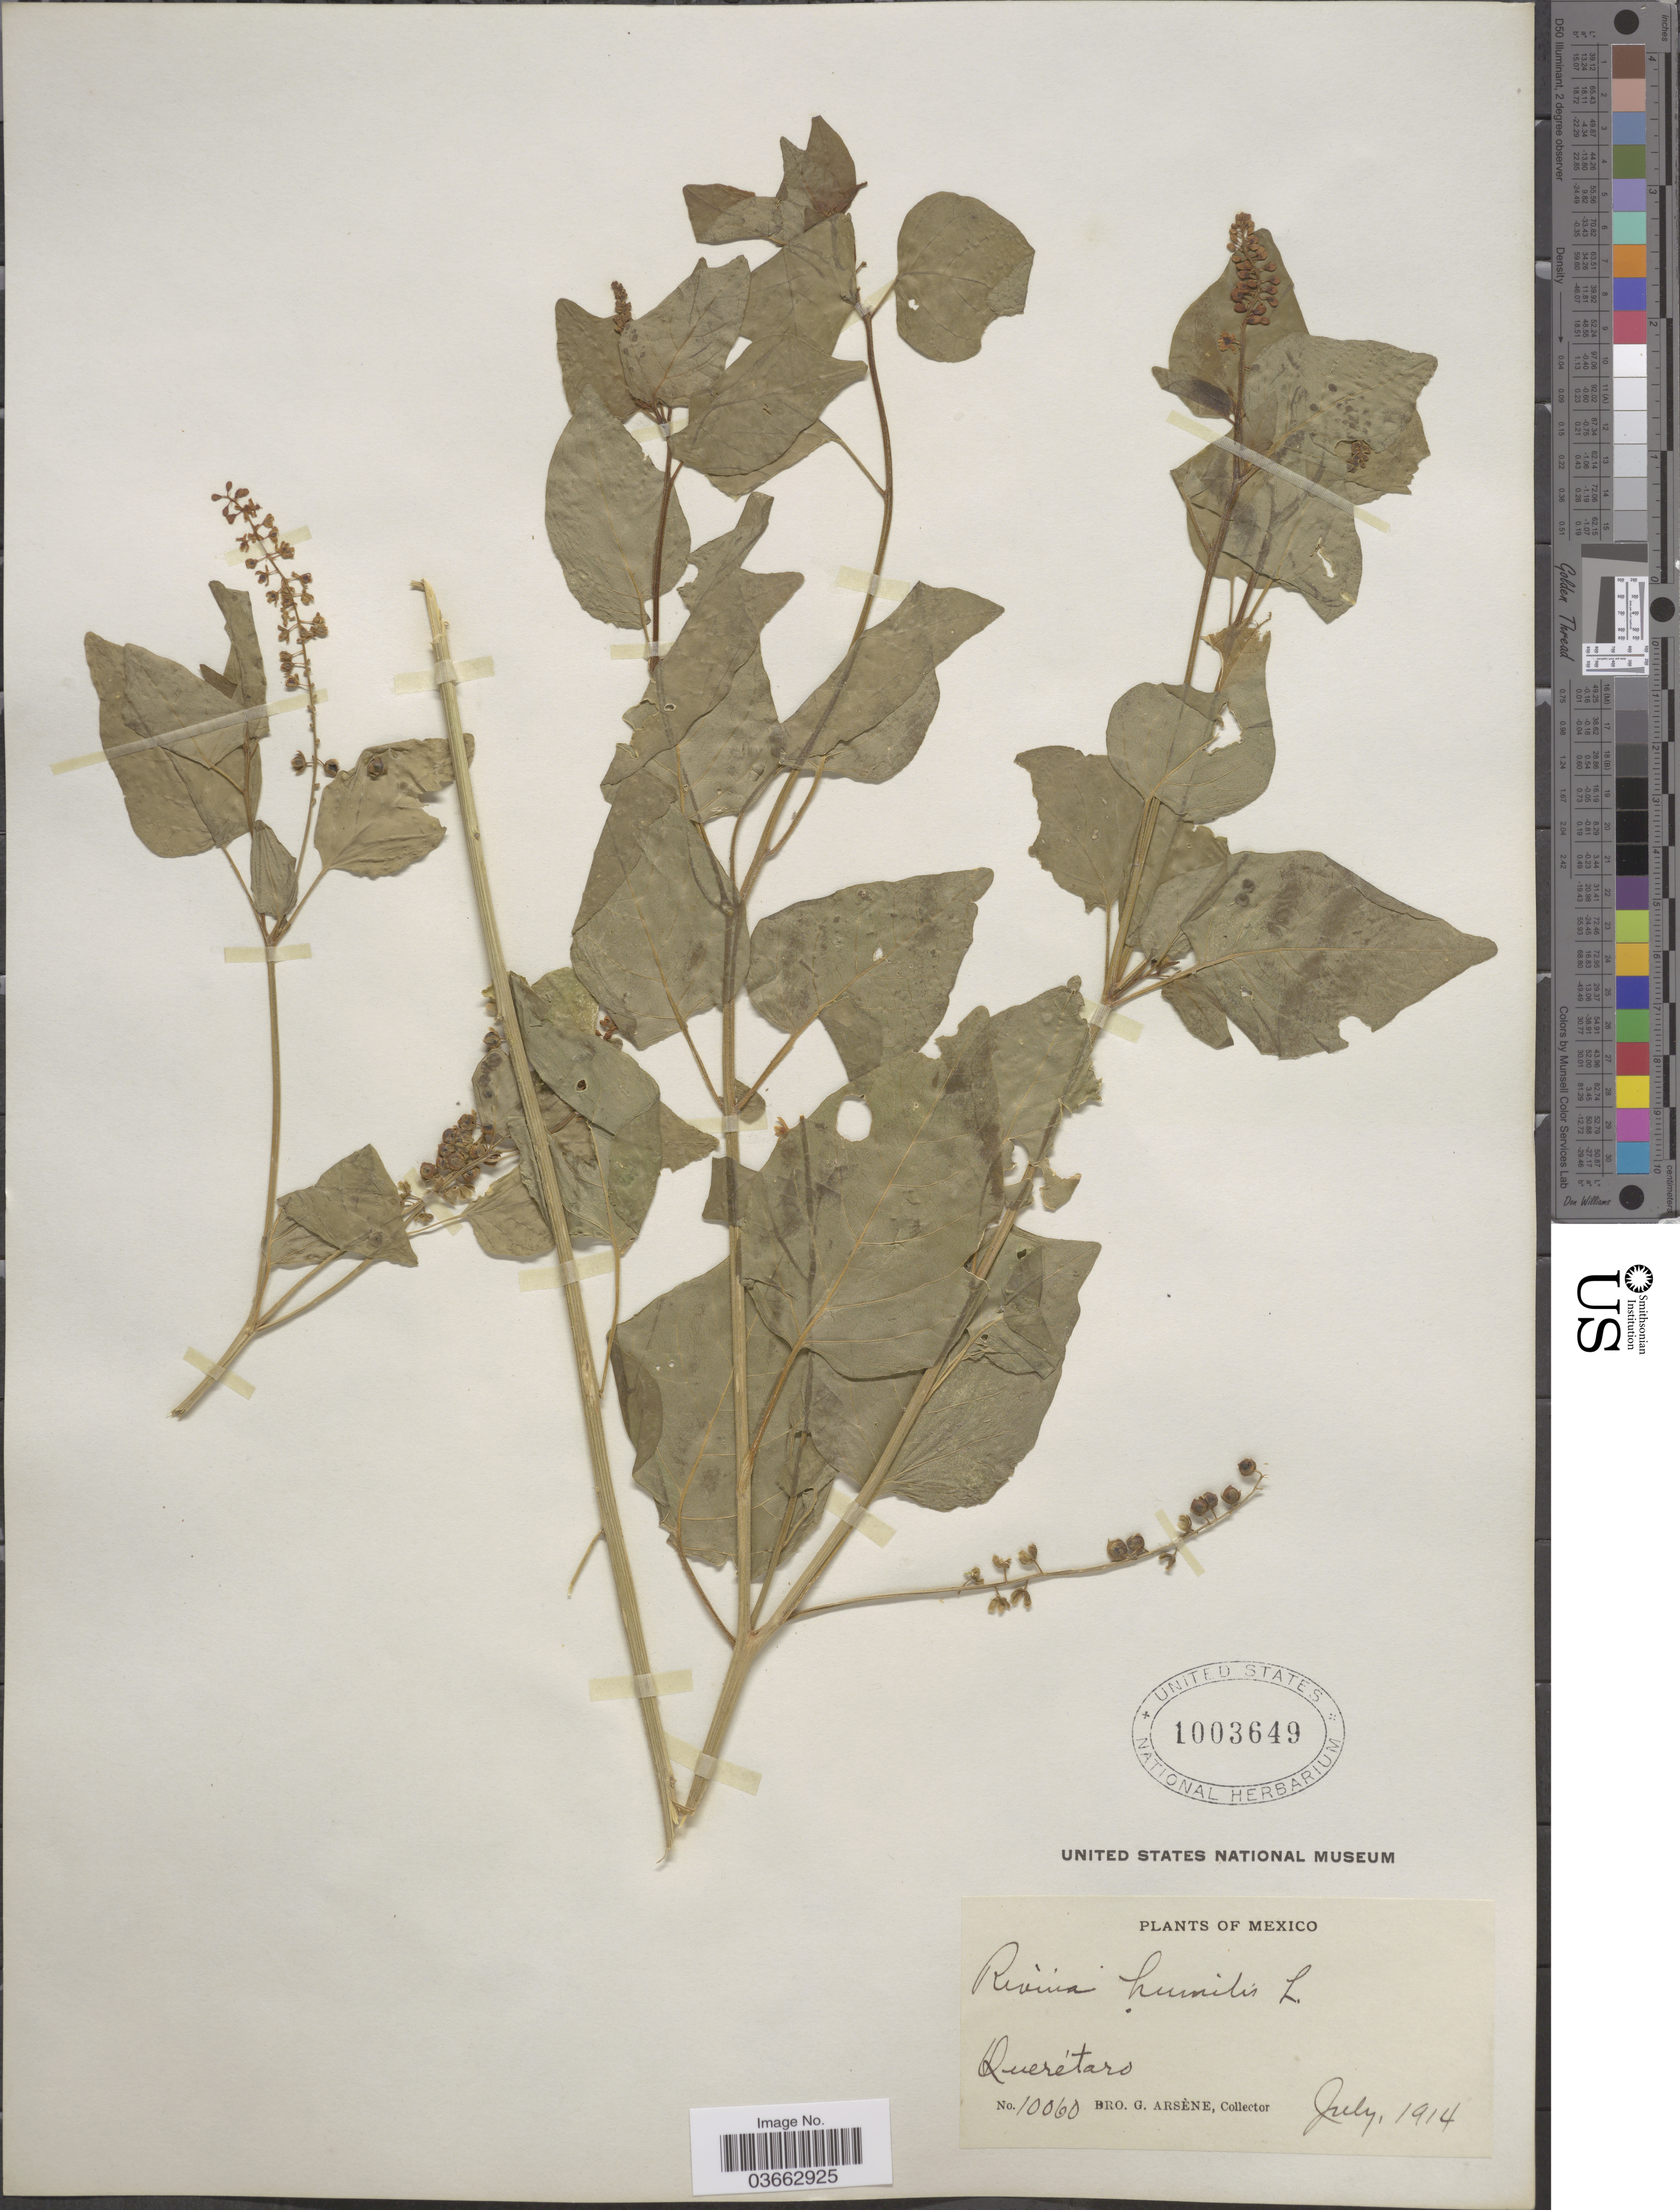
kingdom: Plantae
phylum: Tracheophyta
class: Magnoliopsida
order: Caryophyllales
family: Phytolaccaceae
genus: Rivina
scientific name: Rivina humilis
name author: L.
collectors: Bro. G. Arsène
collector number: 10060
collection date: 1914-07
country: Mexico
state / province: Querétaro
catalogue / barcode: US 1003649